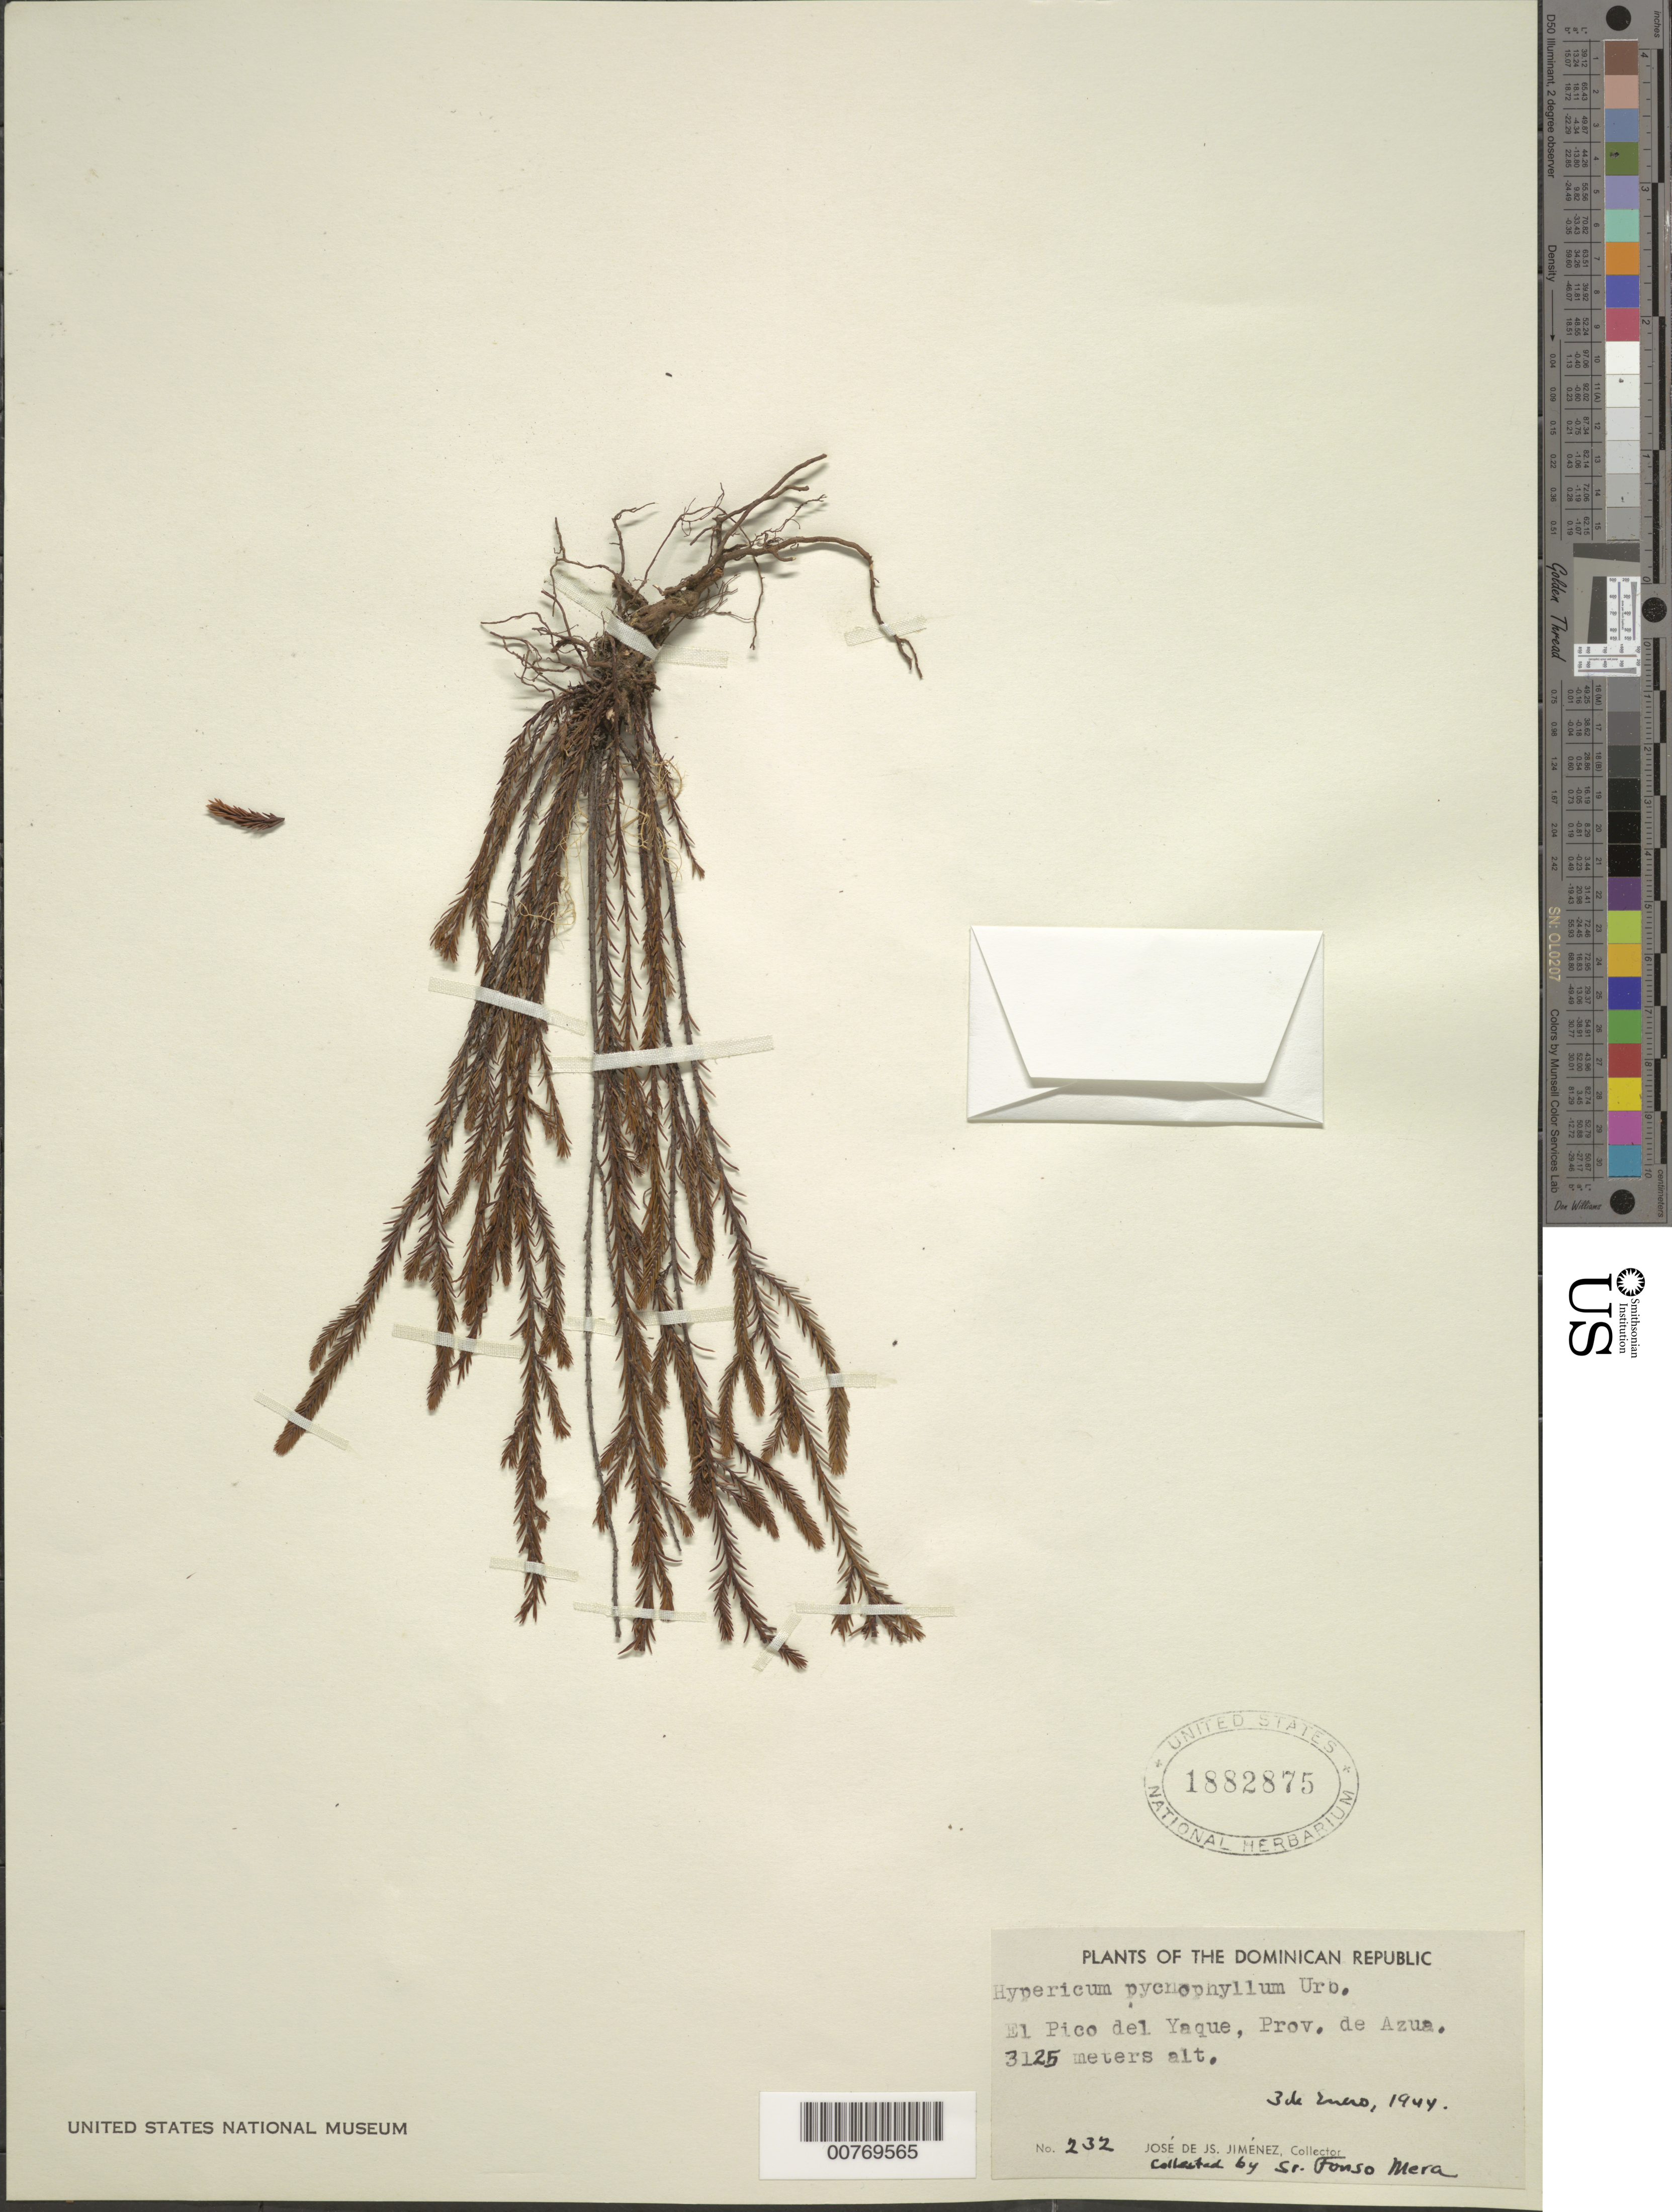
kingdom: Plantae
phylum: Tracheophyta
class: Magnoliopsida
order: Malpighiales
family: Hypericaceae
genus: Hypericum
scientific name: Hypericum pycnophyllum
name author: Urb.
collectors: F. Mera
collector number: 232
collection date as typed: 03 Jan 1944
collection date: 1944-01-03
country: Dominican Republic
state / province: Azua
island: Hispaniola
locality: Pico del Yaque.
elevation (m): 3125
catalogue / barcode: US 1882875